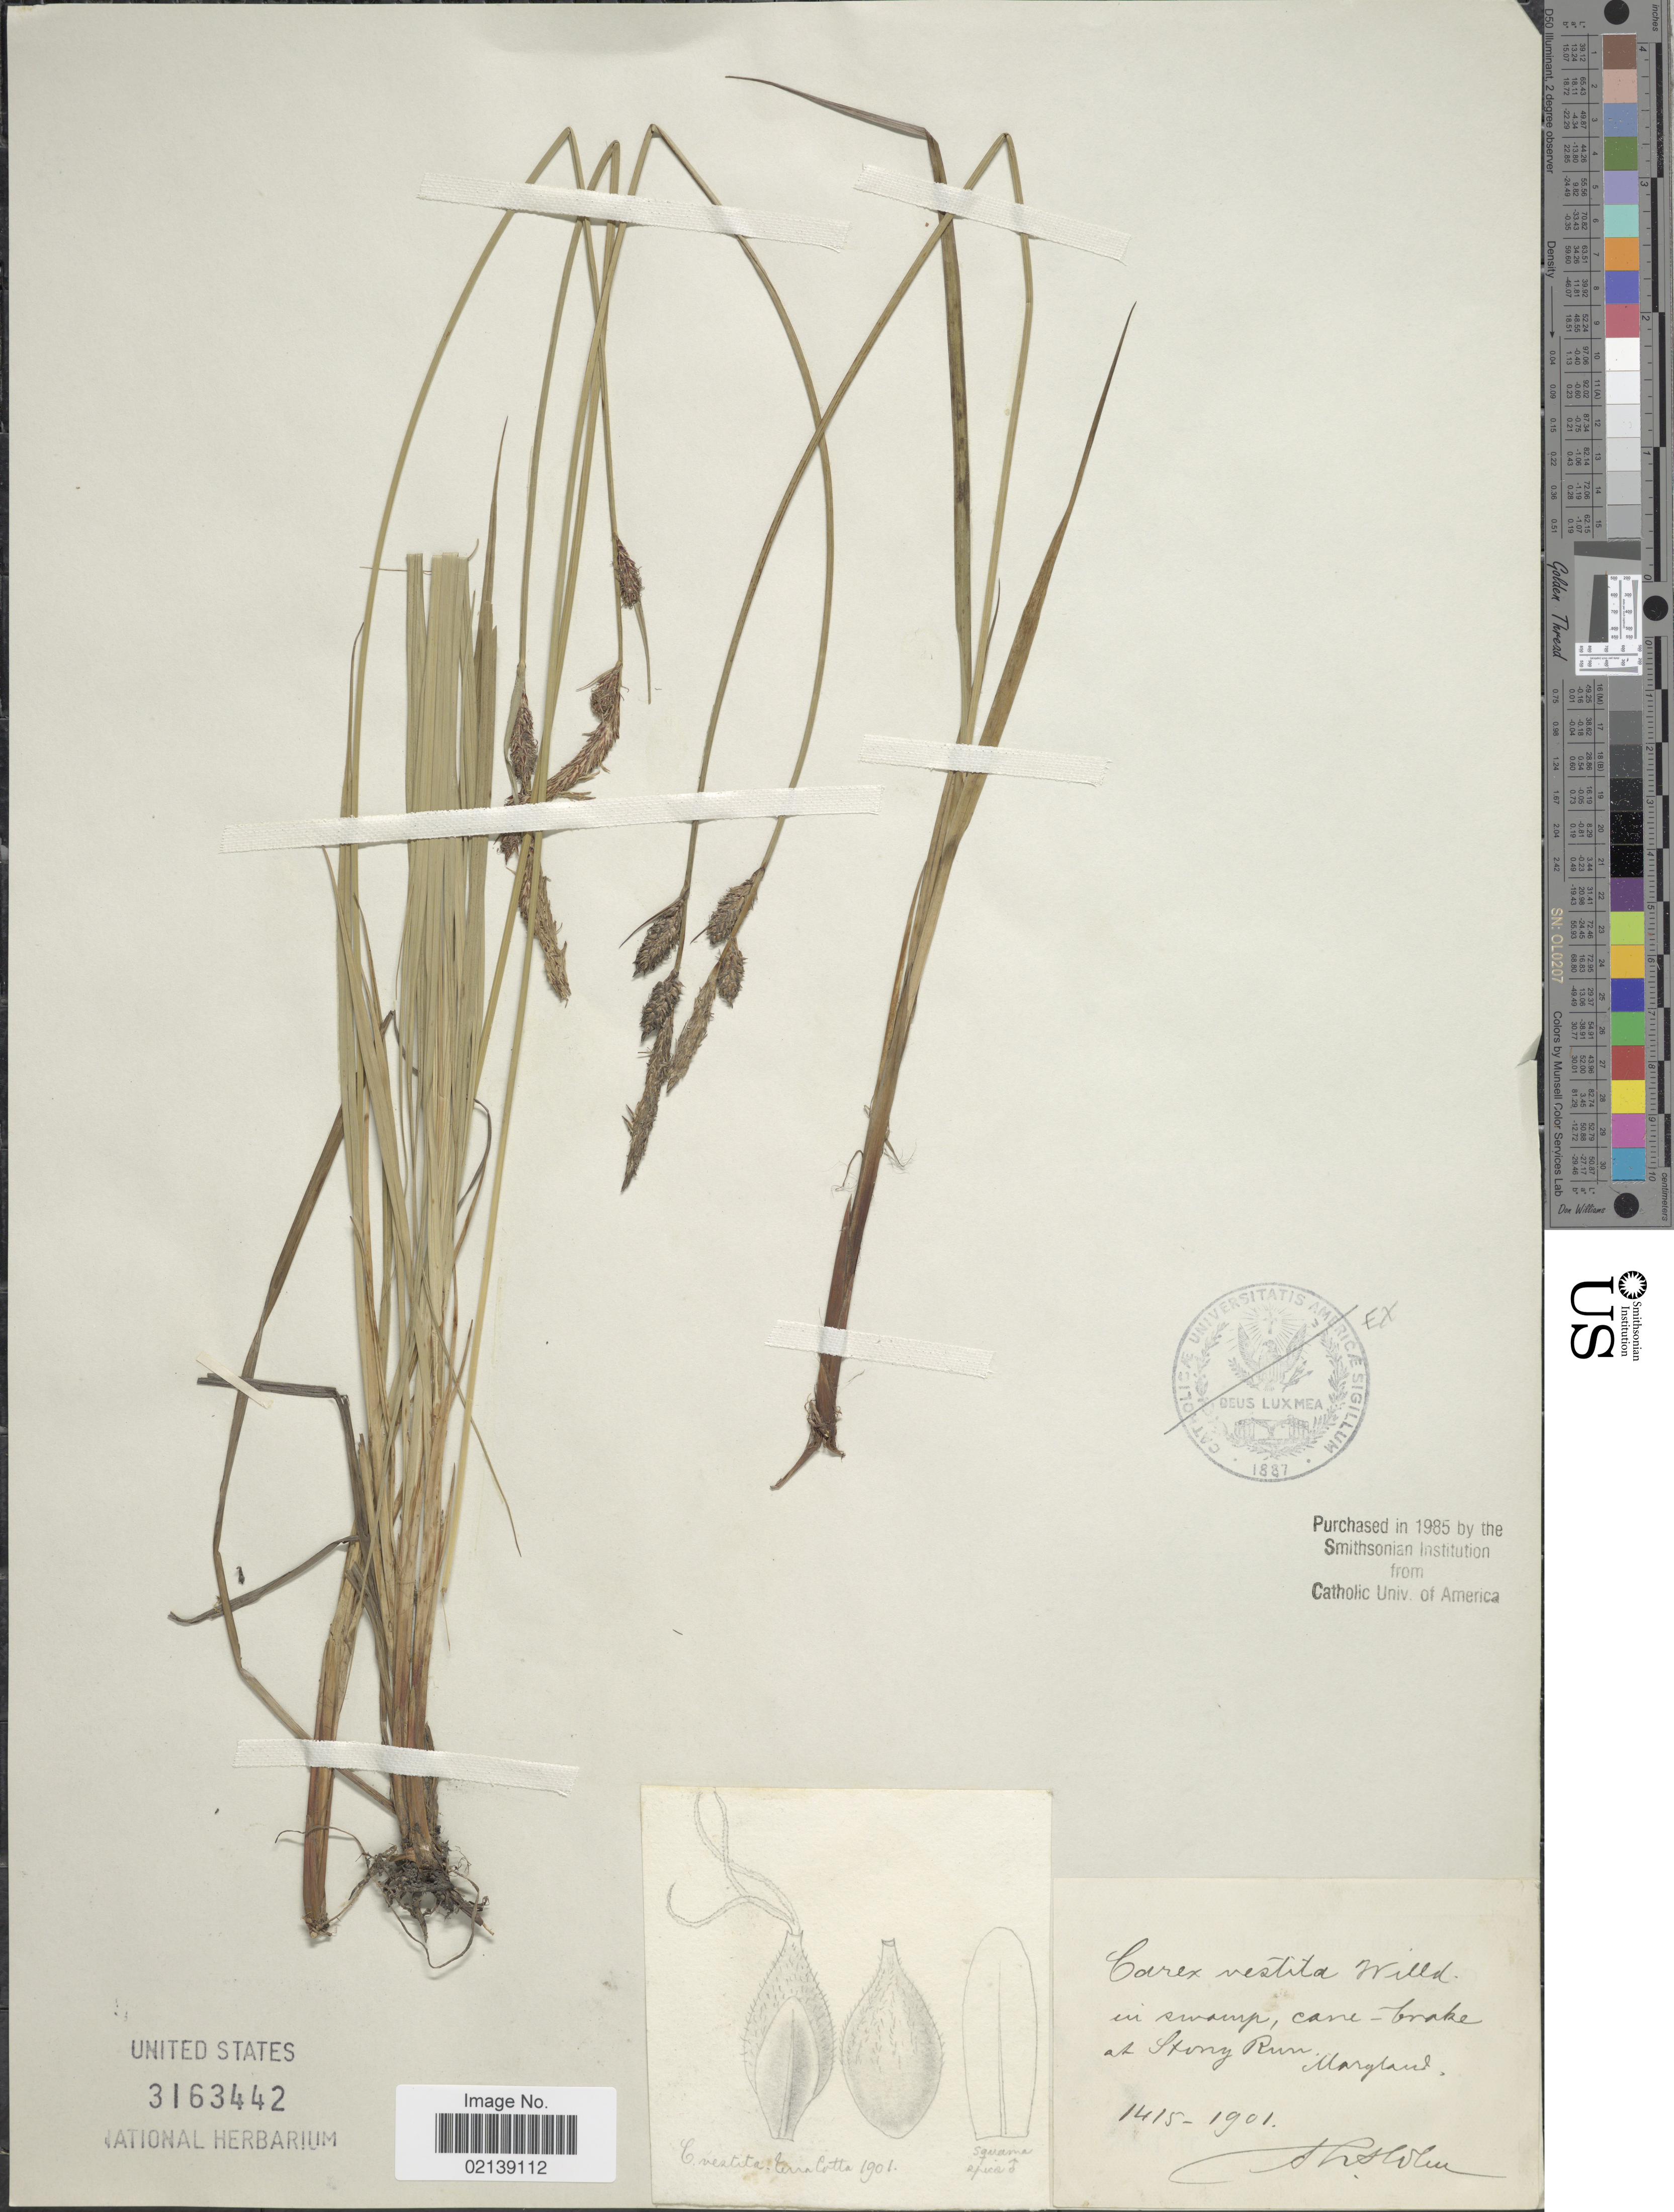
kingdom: Plantae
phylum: Tracheophyta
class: Liliopsida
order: Poales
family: Cyperaceae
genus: Carex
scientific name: Carex vestita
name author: Willd.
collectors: T. Holm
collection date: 1901-05-14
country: United States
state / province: Maryland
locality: In swamp, cane-brake at Stony Run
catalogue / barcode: US 3163442